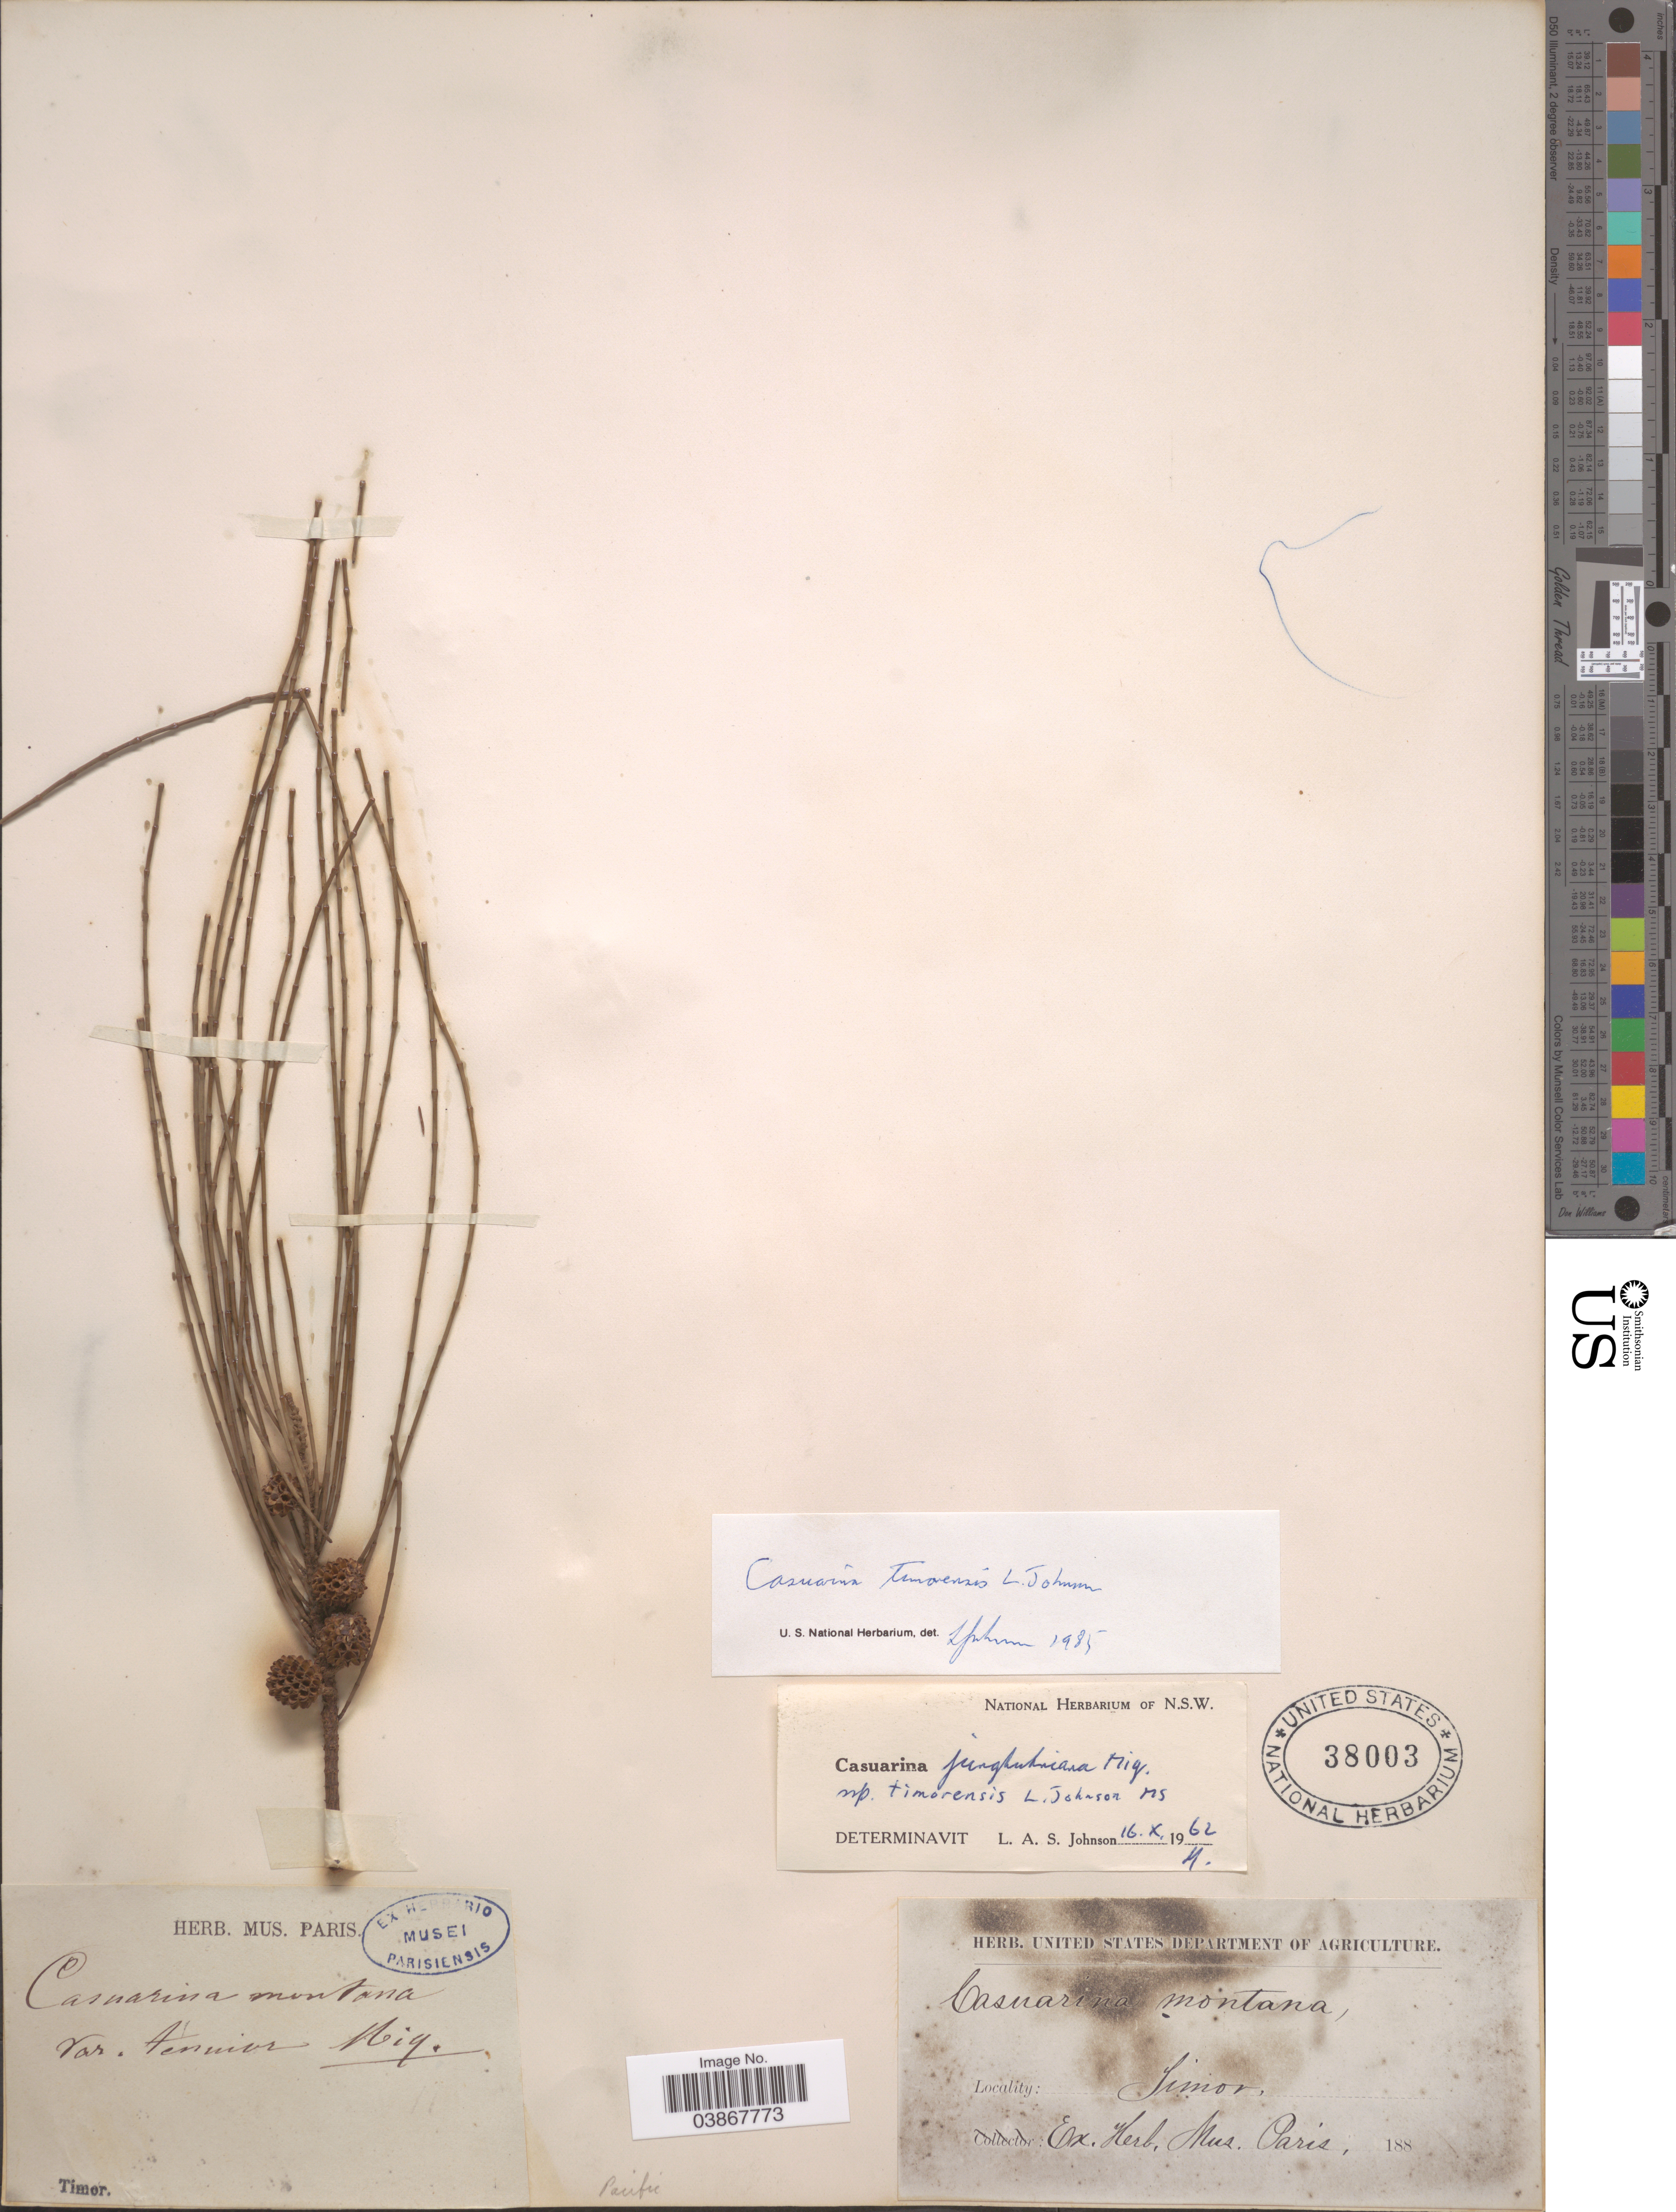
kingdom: Plantae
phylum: Tracheophyta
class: Magnoliopsida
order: Fagales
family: Casuarinaceae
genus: Casuarina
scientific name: Casuarina timorensis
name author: L.A.S. Johnson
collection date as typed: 188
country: East Timor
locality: Timor.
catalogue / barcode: US 38003